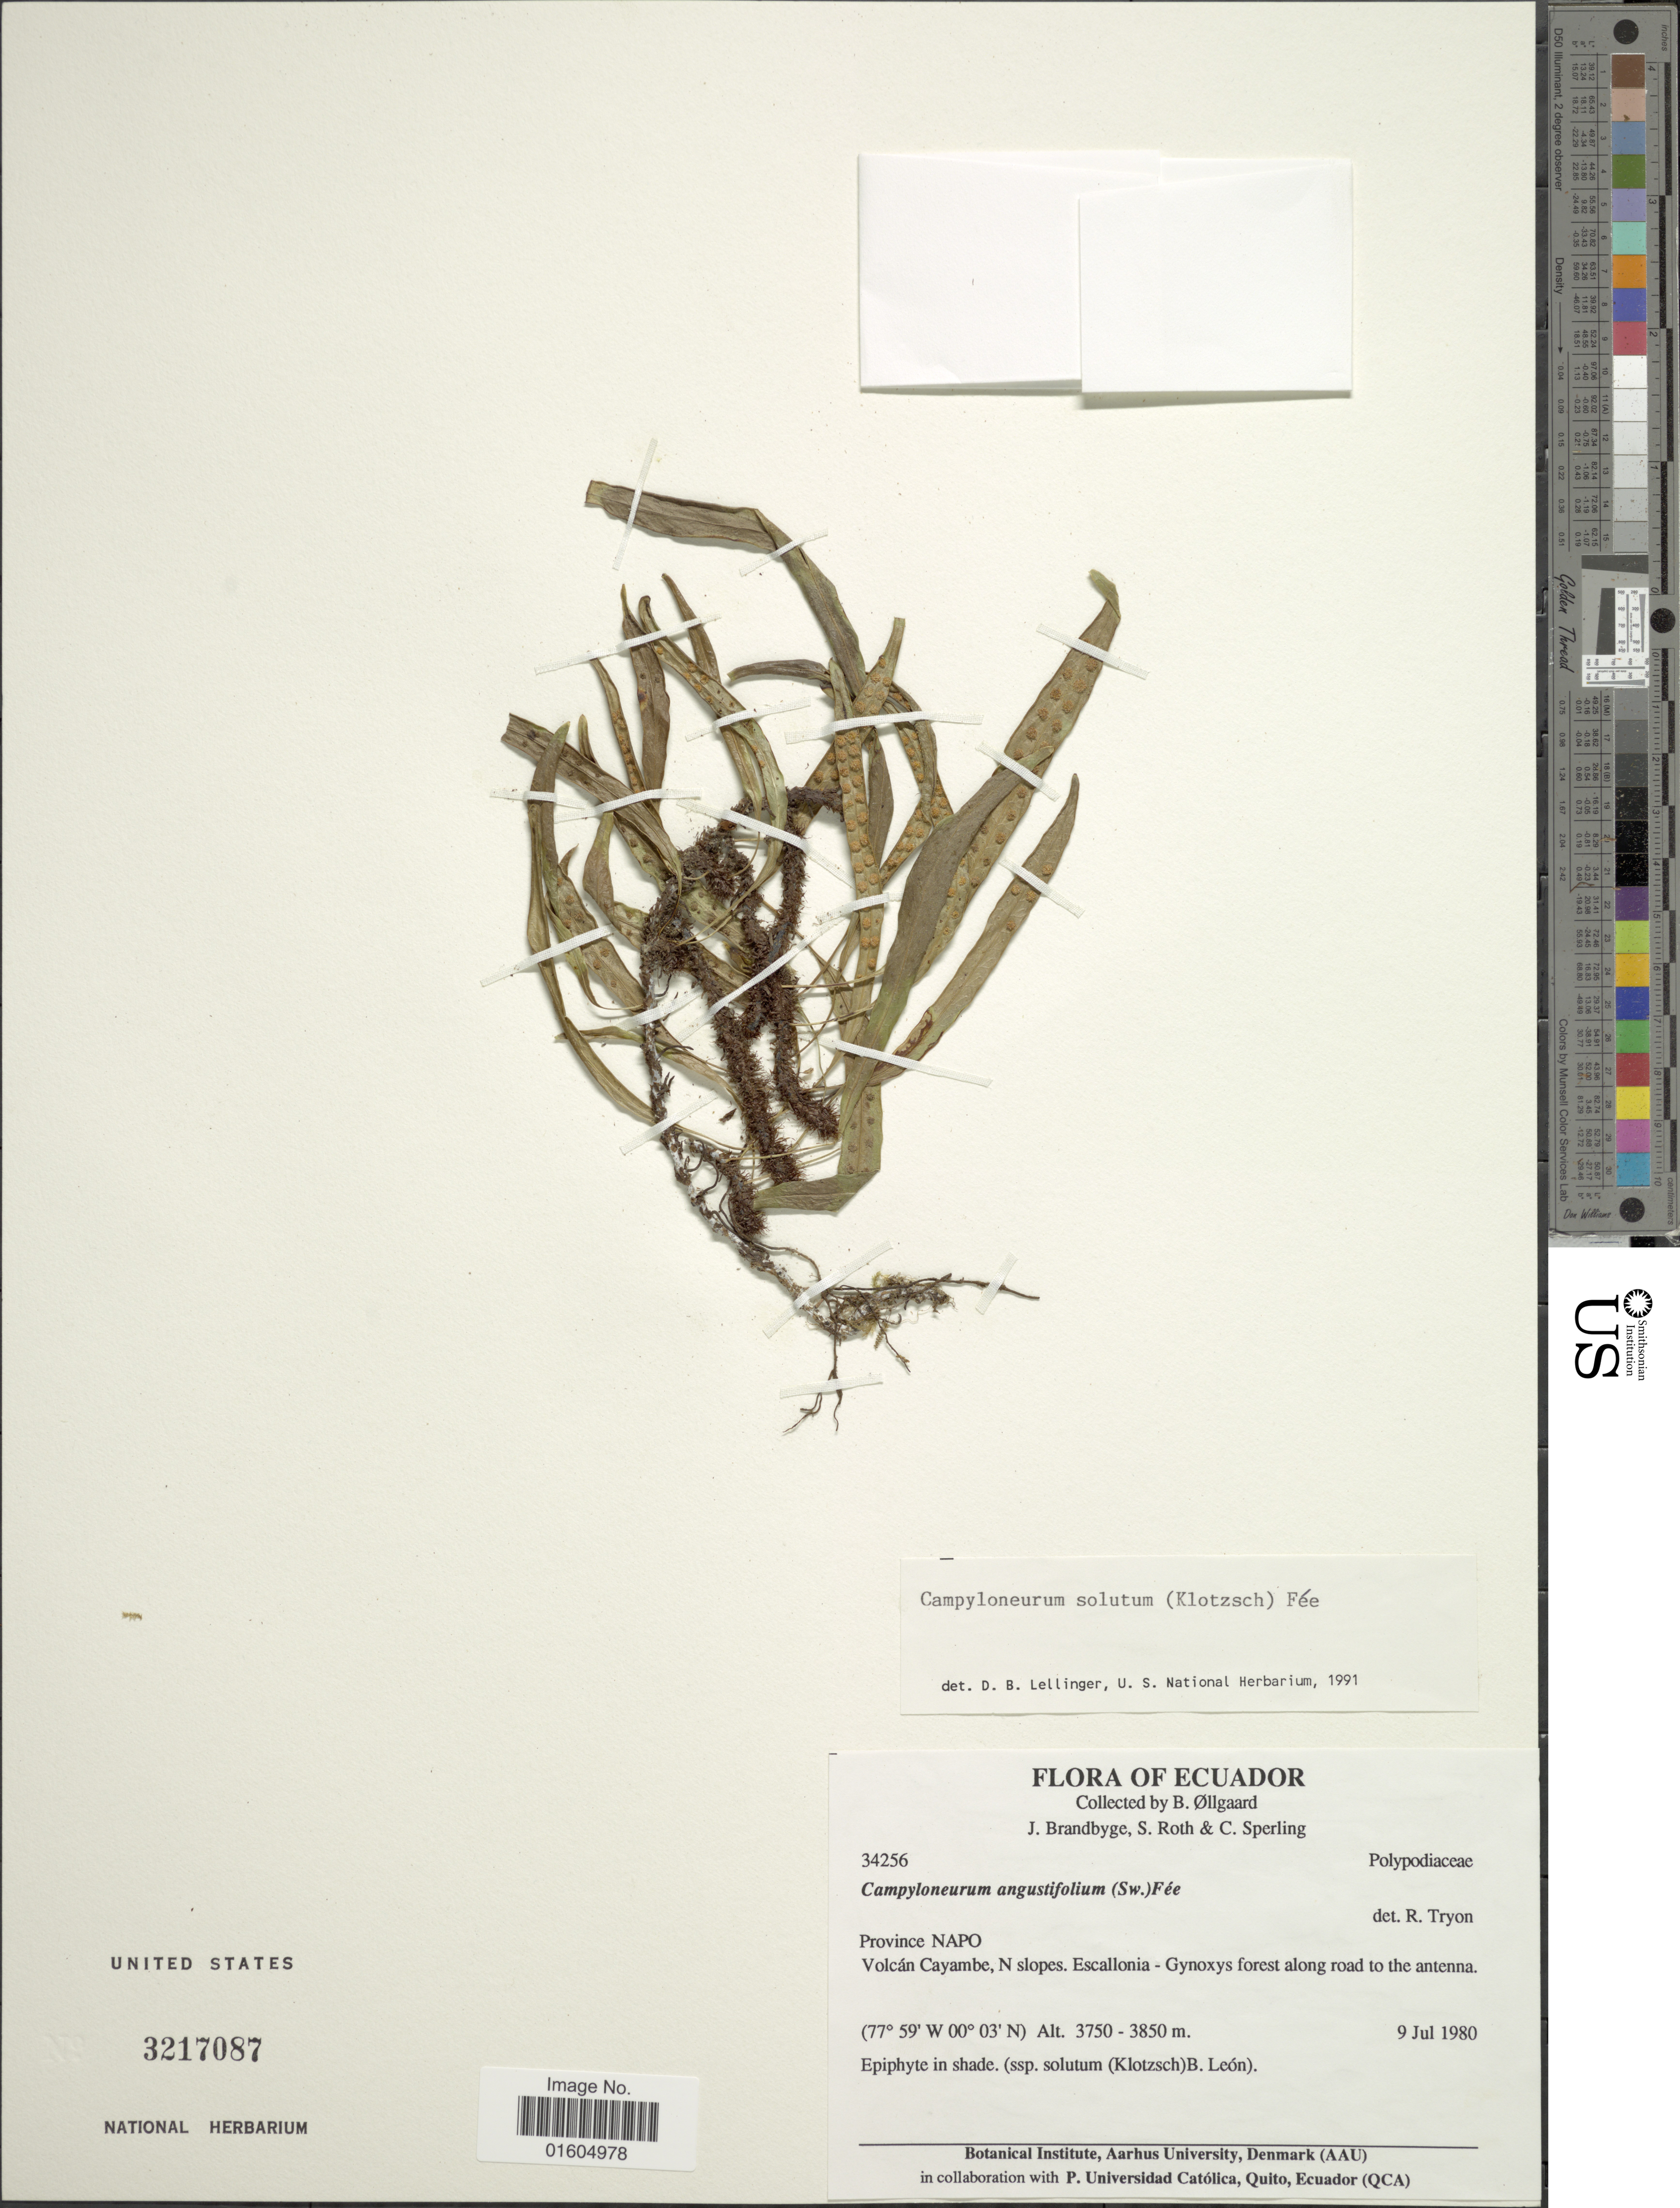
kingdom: Plantae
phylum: Tracheophyta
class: Polypodiopsida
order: Polypodiales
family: Polypodiaceae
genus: Campyloneurum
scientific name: Campyloneurum solutum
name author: (Klotzsch) Fée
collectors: B. Øllgaard, J. Brandbyge, S. Roth & C. Sperling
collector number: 34256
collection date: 1980-07-09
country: Ecuador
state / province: Napo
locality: Volcan Cayambe, N slopes. Escallonia-Gynoxys forest along road to the antenna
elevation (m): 3750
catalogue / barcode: US 3217087